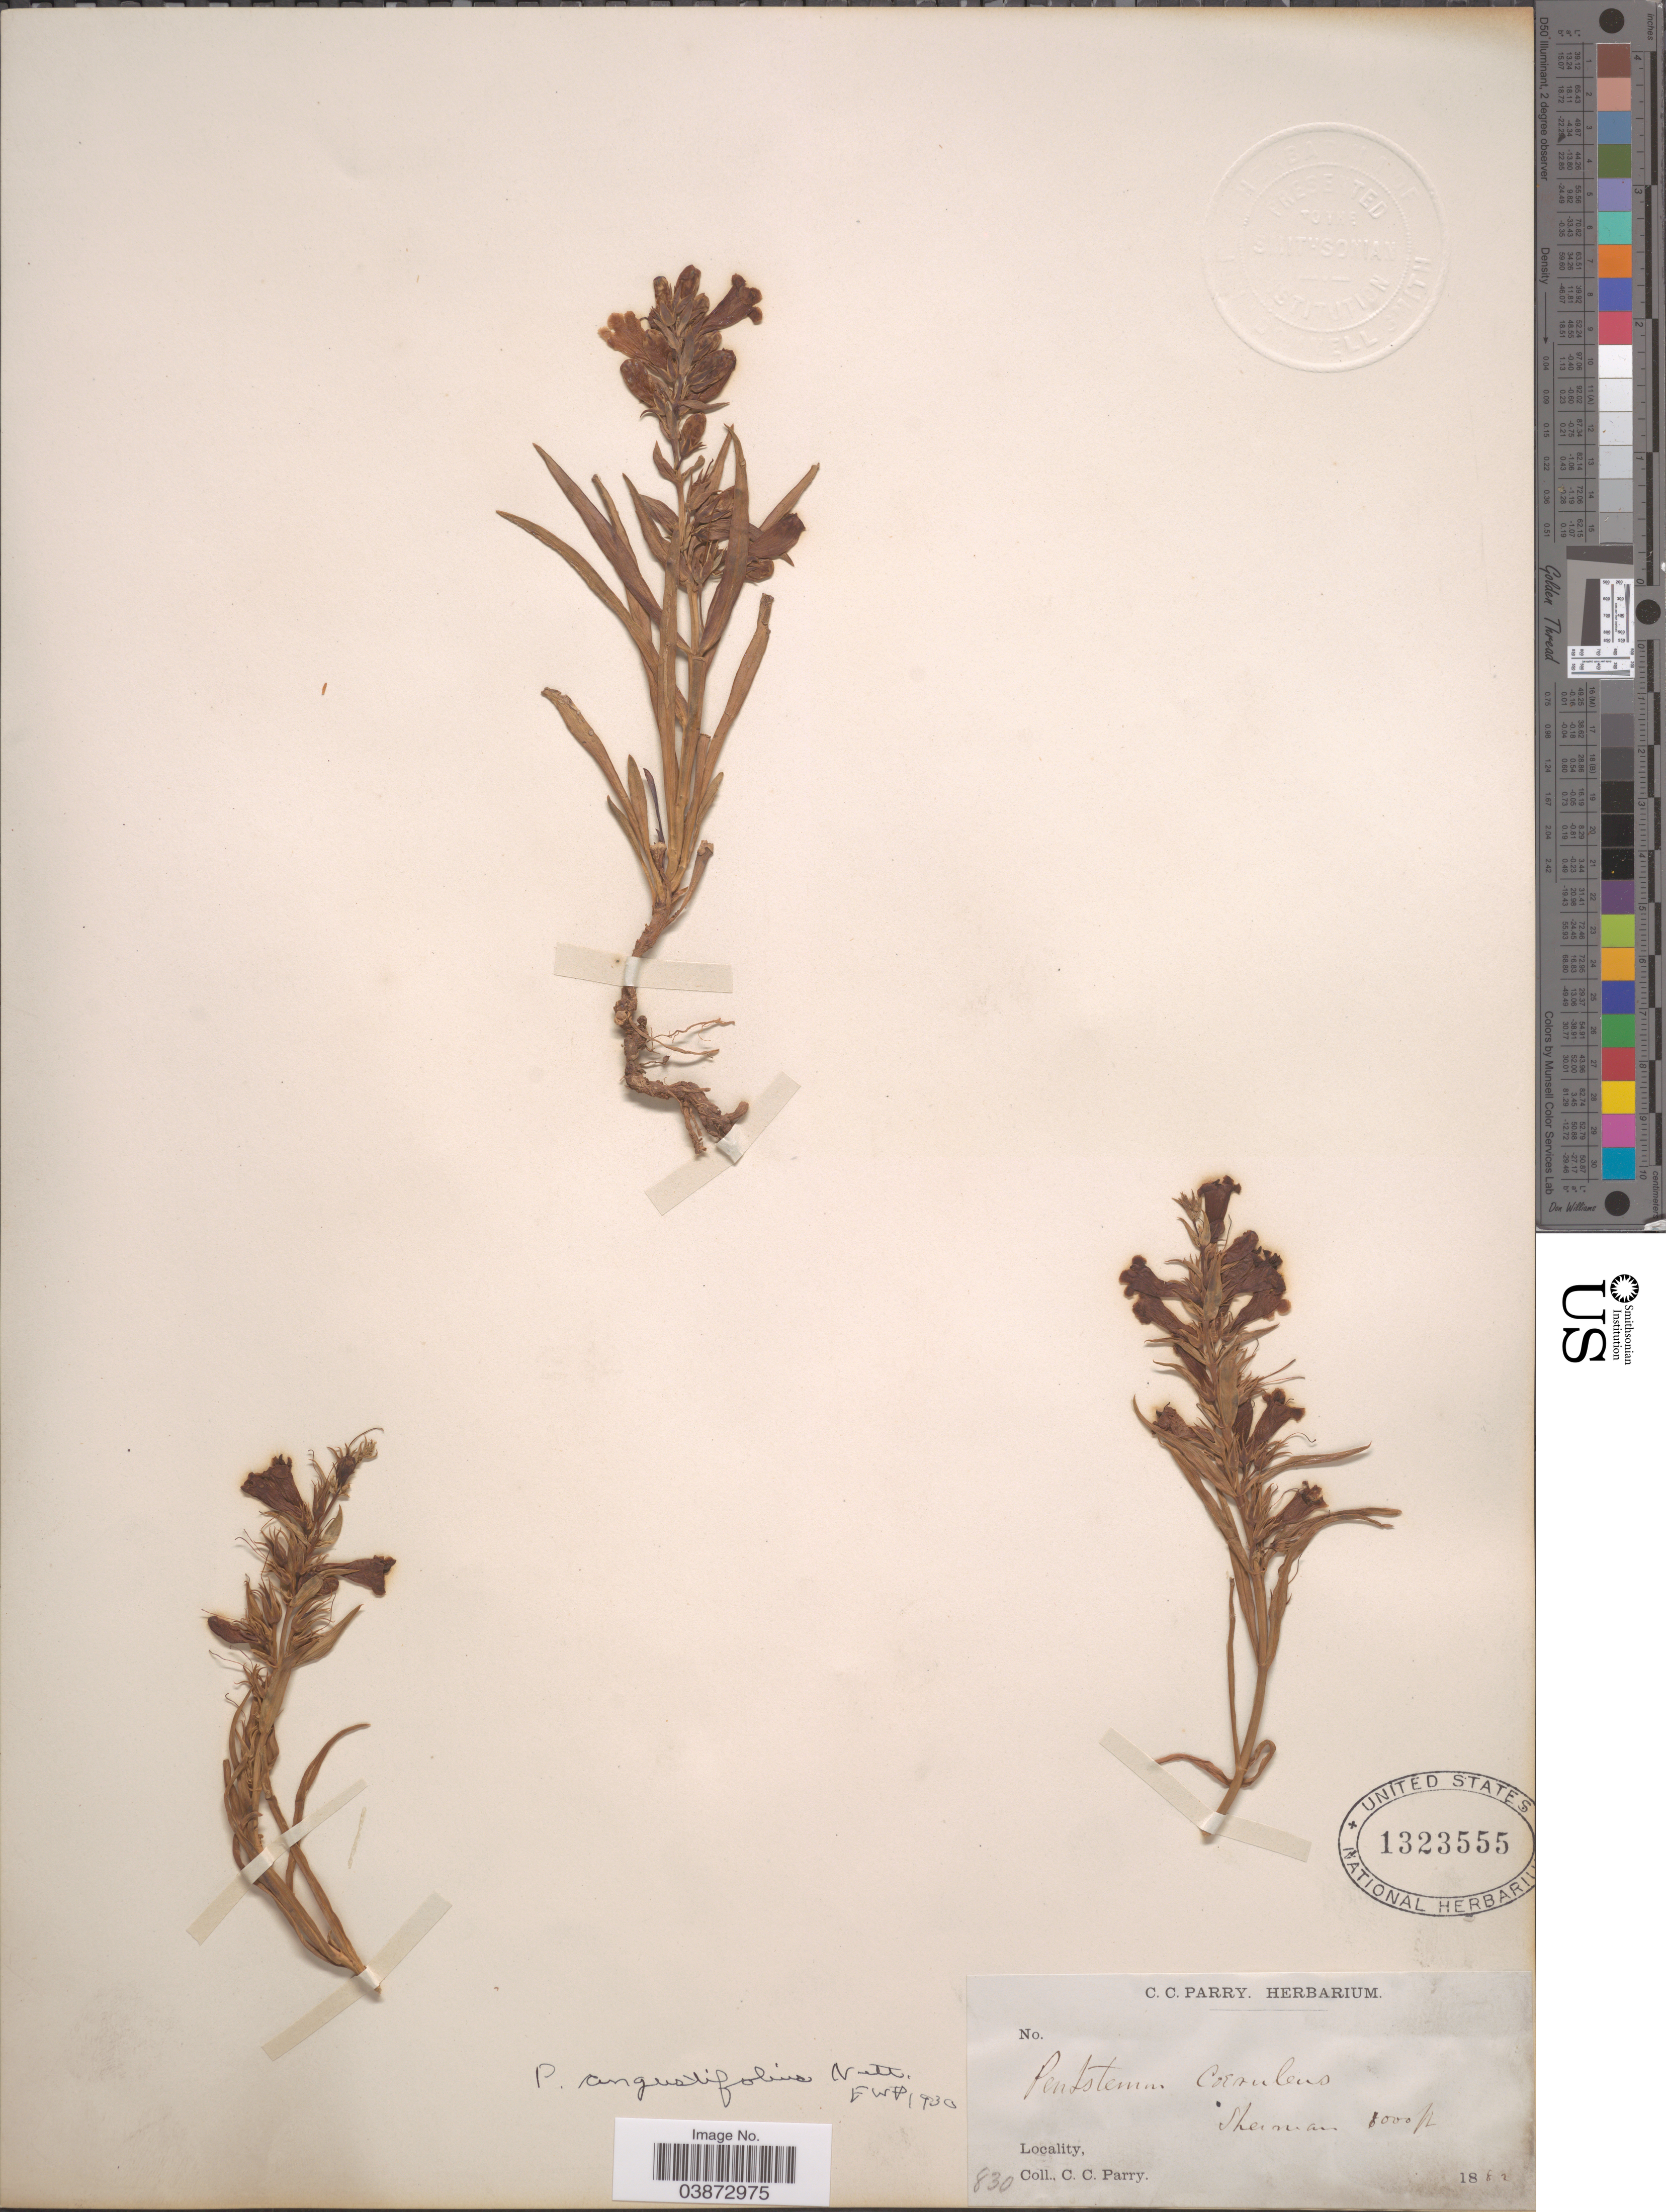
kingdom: Plantae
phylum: Tracheophyta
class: Magnoliopsida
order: Lamiales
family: Plantaginaceae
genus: Penstemon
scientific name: Penstemon angustifolius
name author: Nutt. ex Pursh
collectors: C. C. Parry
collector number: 830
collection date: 1882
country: United States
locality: Sherman.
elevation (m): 305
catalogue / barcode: US 1323555